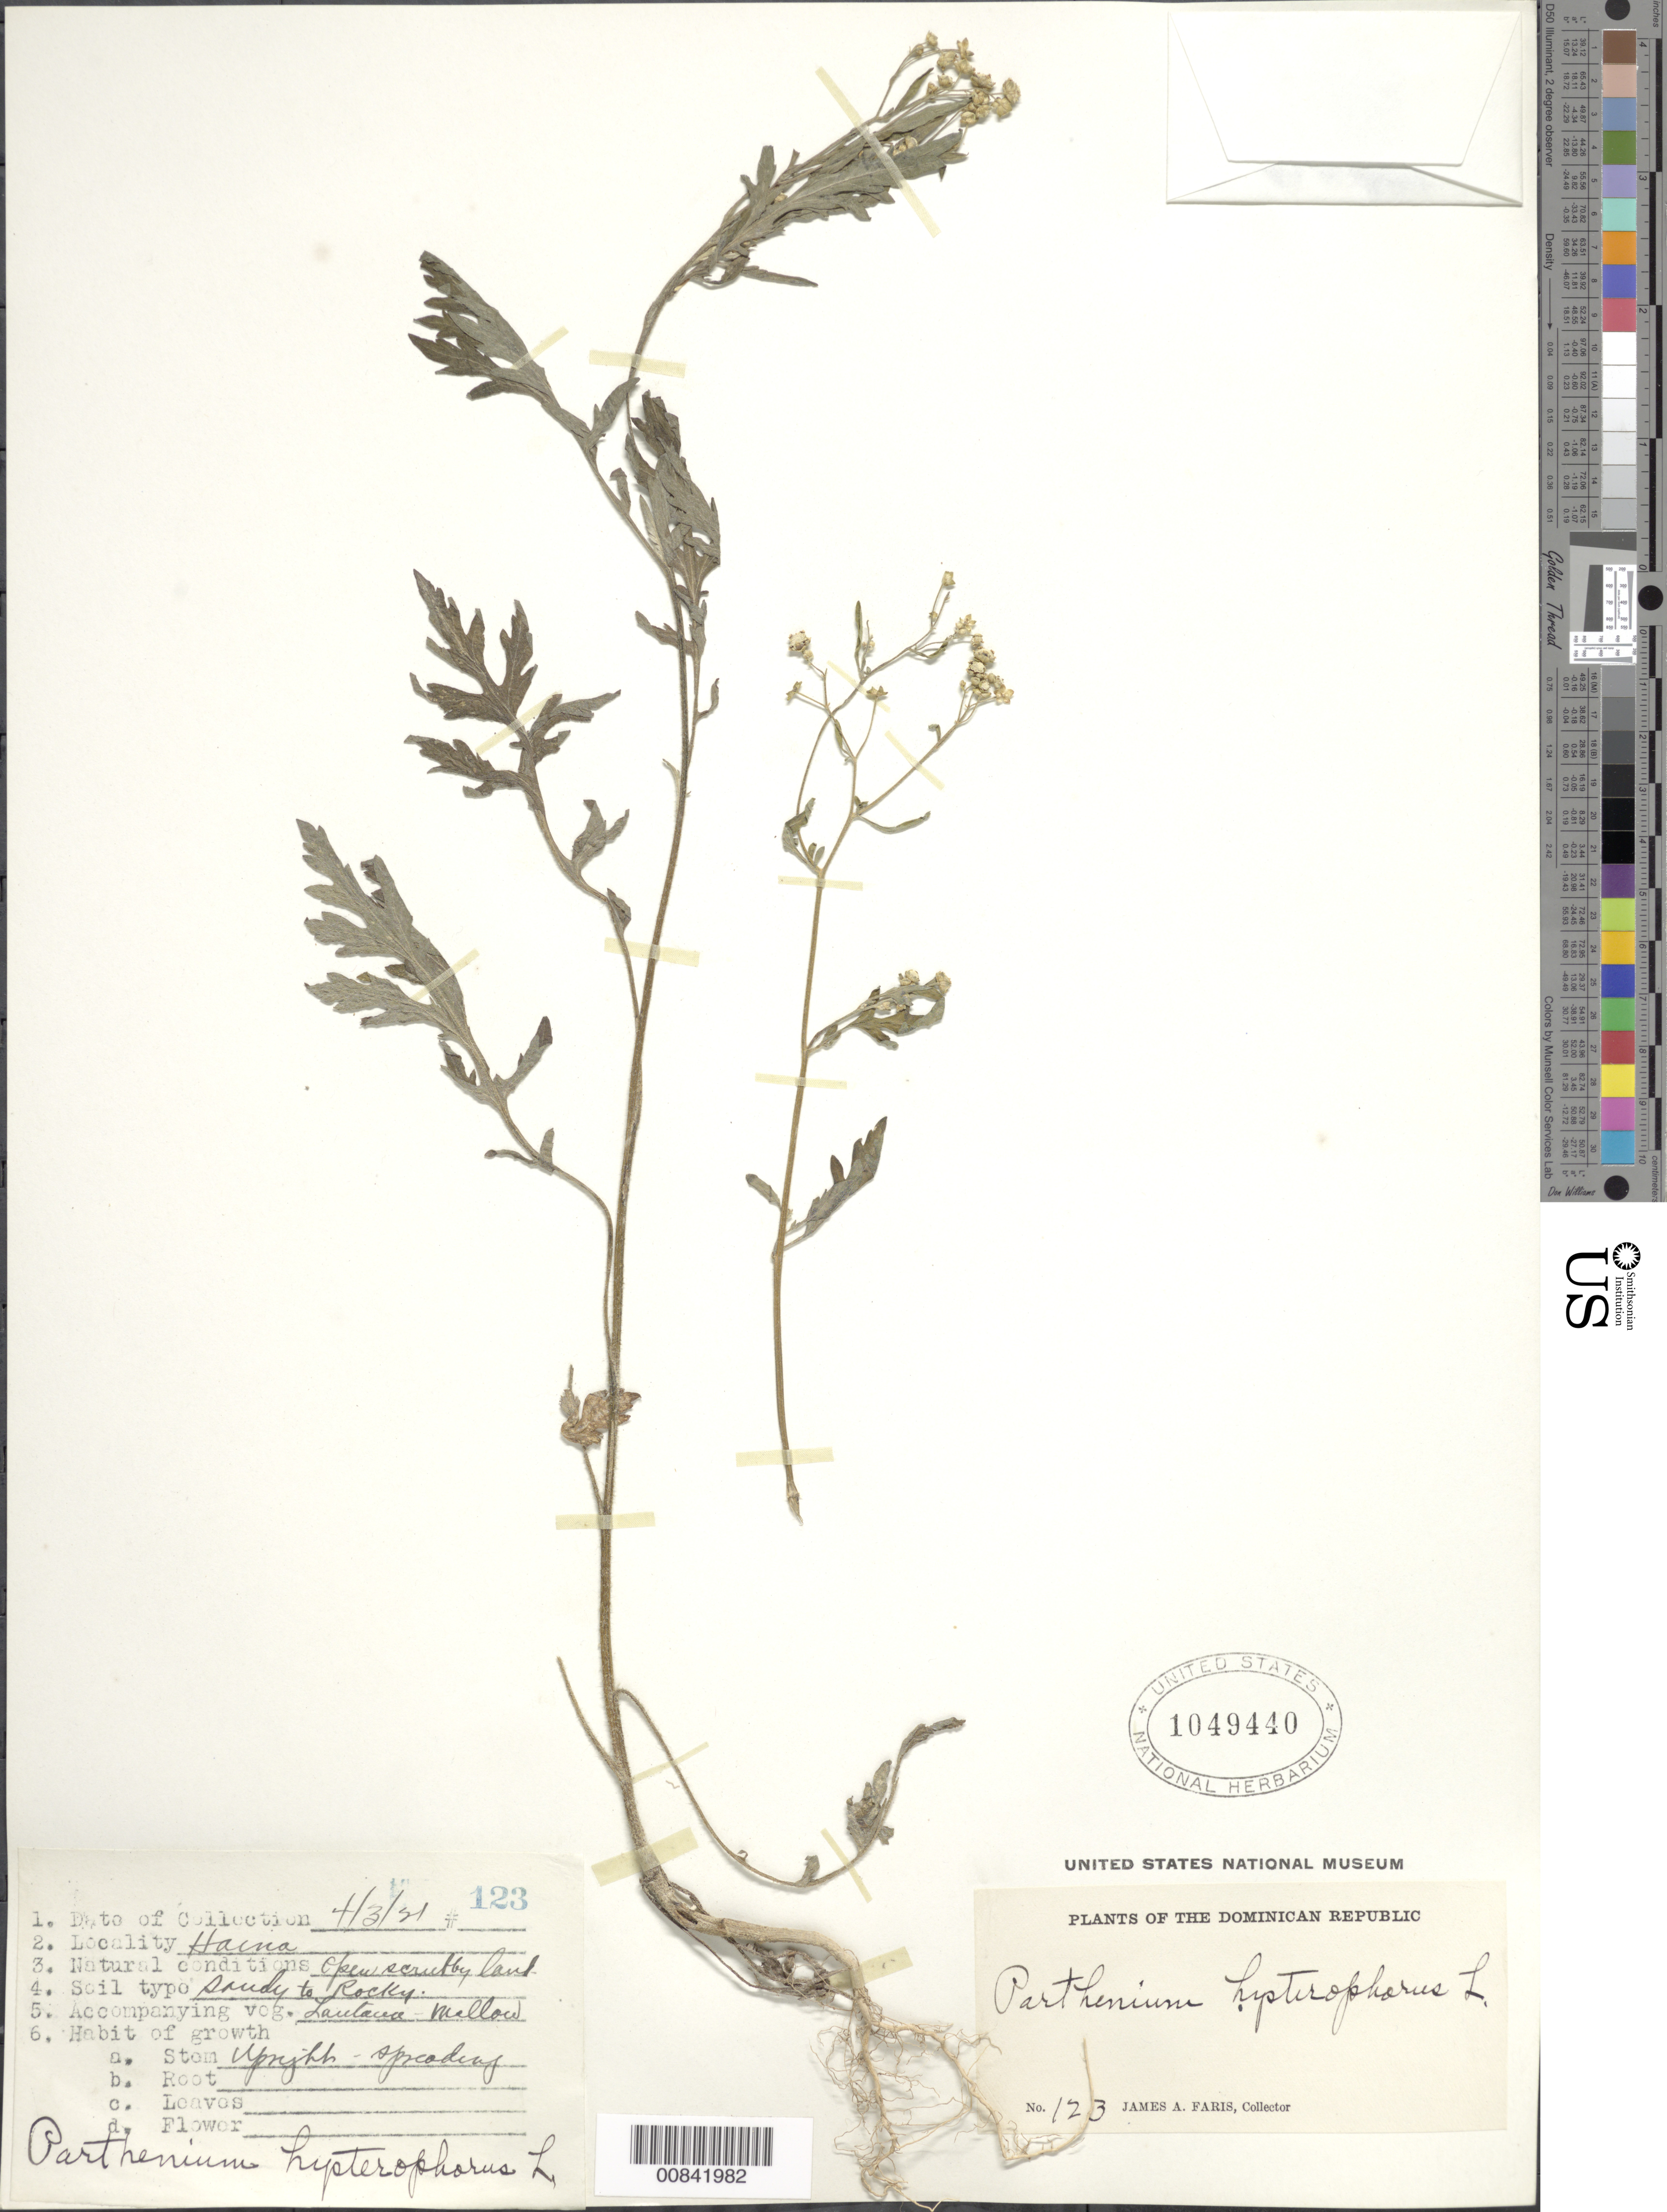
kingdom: Plantae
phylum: Tracheophyta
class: Magnoliopsida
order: Asterales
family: Asteraceae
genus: Parthenium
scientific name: Parthenium hysterophorus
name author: L.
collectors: J. Faris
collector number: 123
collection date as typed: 04 Mar 1921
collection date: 1921-03-04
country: Dominican Republic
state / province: San Cristóbal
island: Hispaniola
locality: Haina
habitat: Open scrubby land, sandy to rocky soil with Lautacea-Mallow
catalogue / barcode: US 1049440